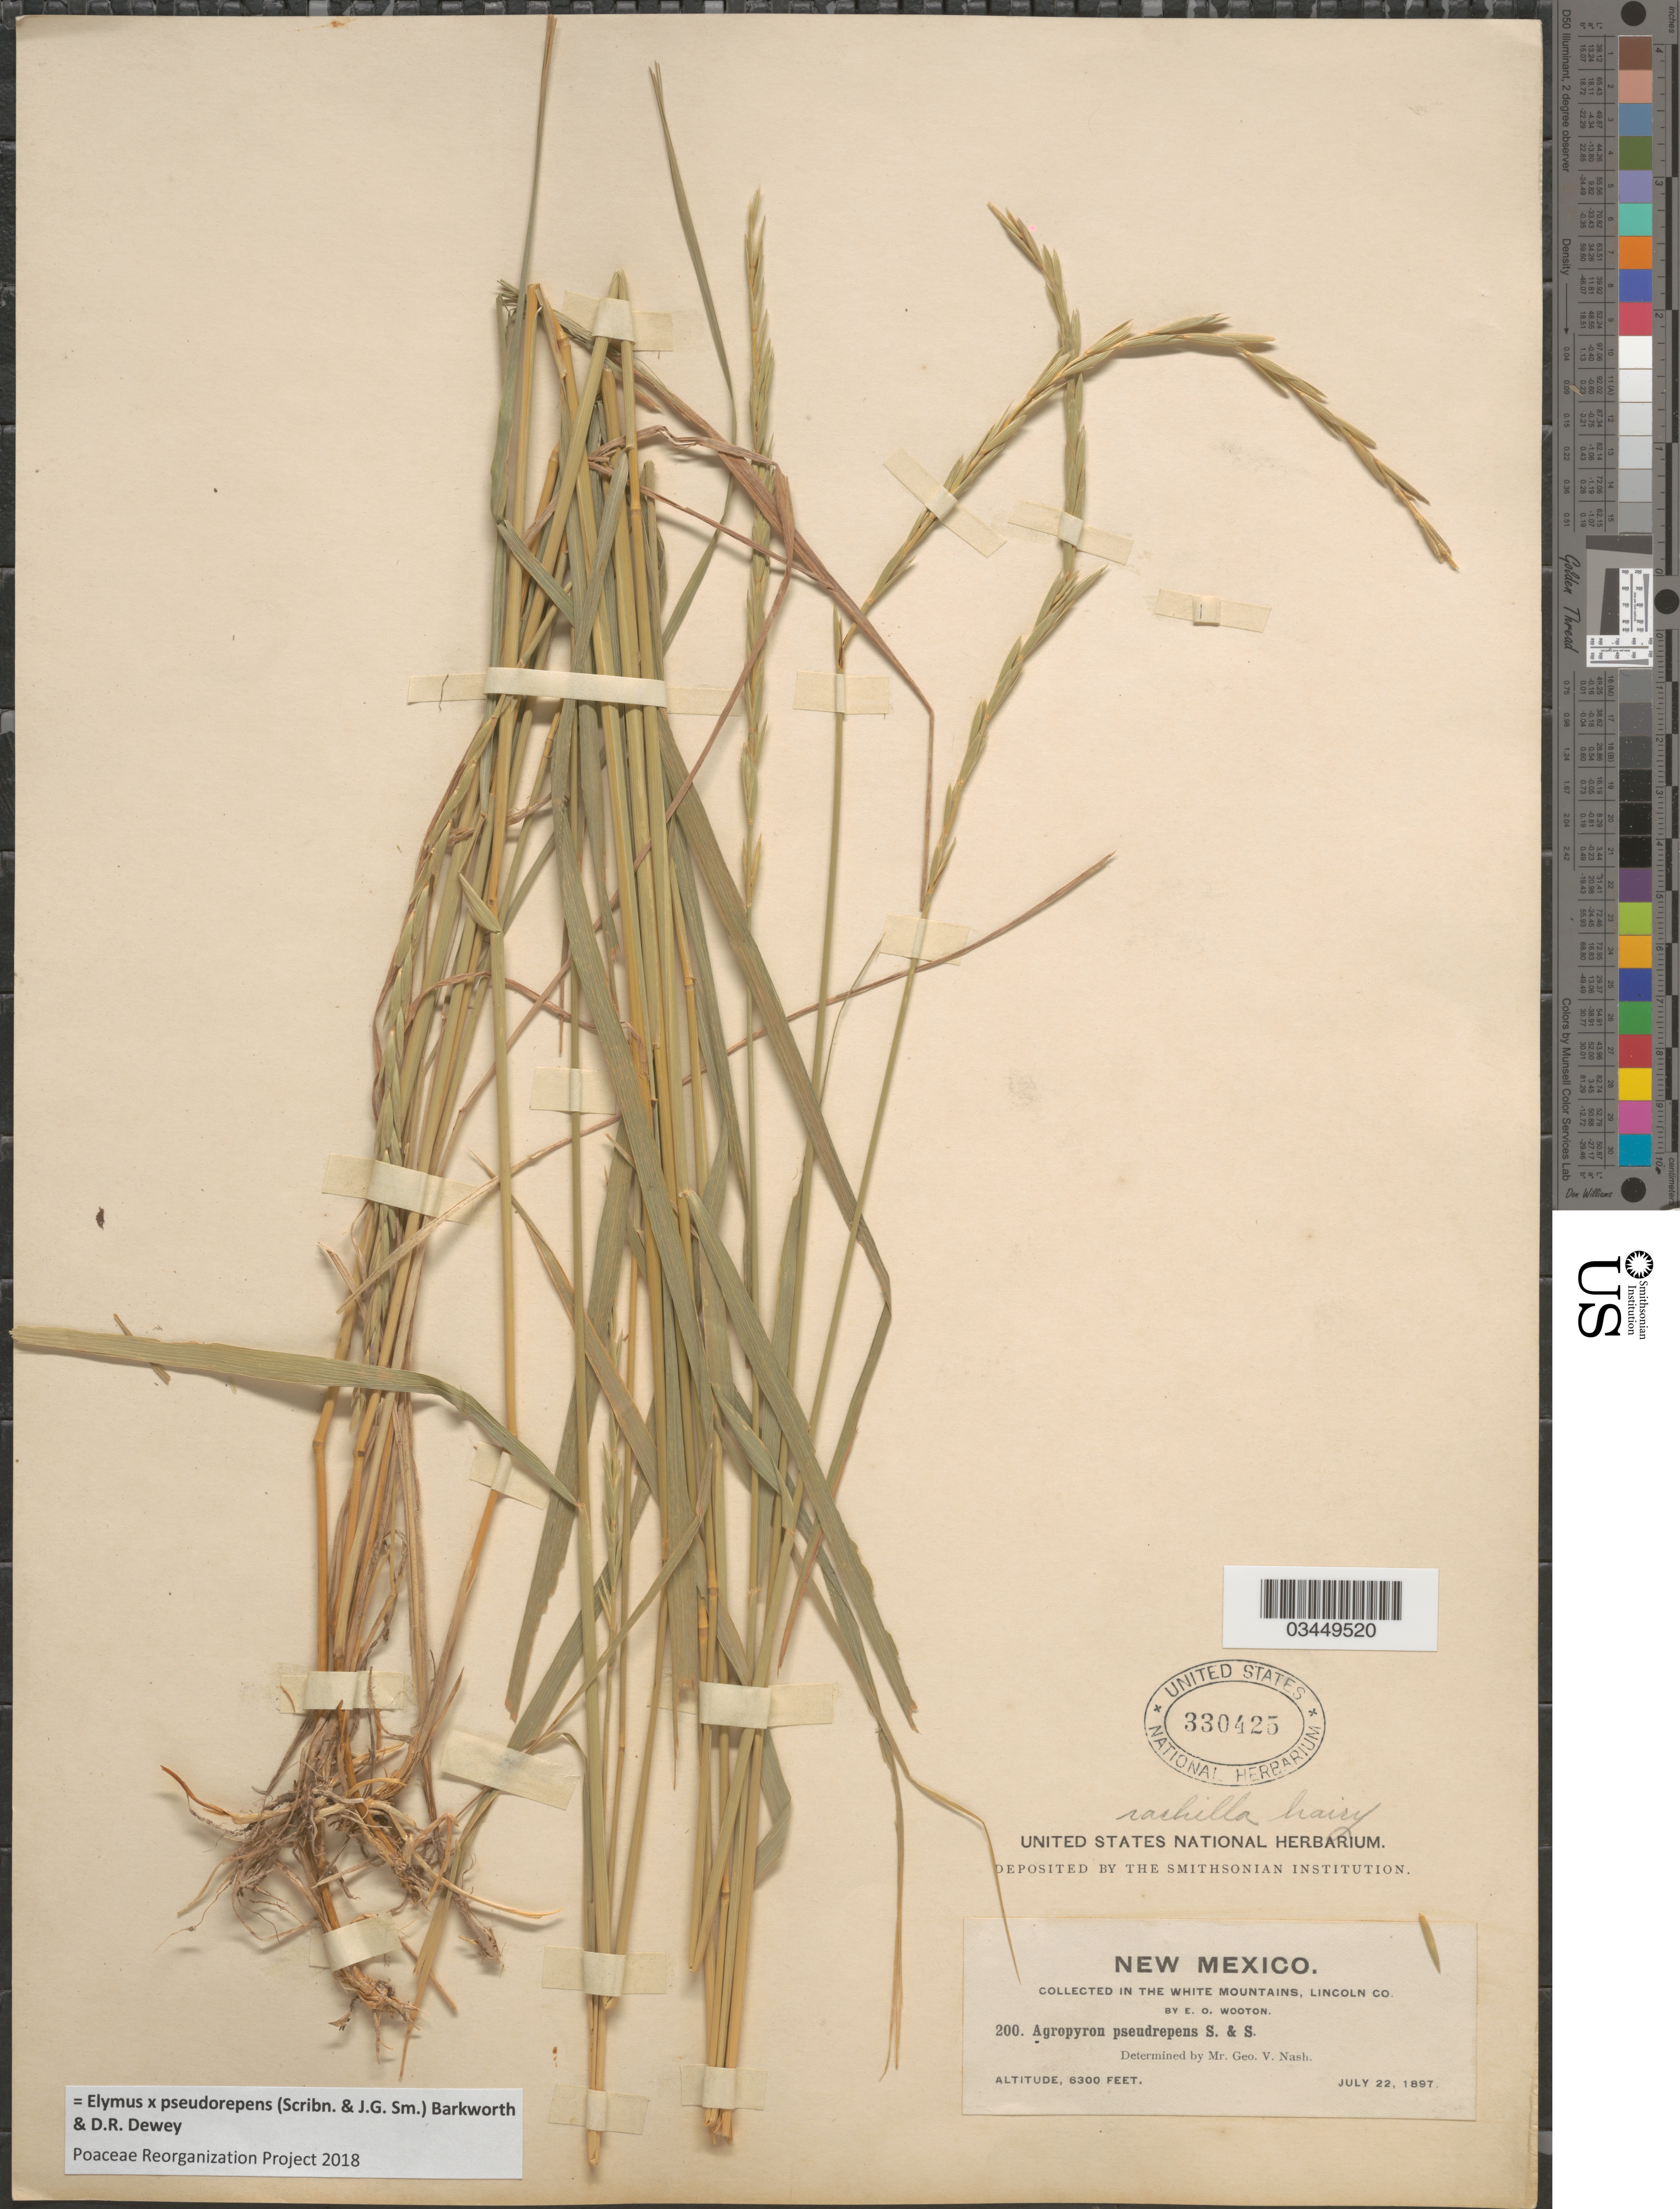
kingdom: Plantae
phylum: Tracheophyta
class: Liliopsida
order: Poales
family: Poaceae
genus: Elymus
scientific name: Elymus x pseudorepens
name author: (Scribn. & J.G. Sm.) Barkworth & Dewey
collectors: E. O. Wooton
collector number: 200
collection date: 1897-07-22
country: United States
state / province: New Mexico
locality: In the White Mountains, Lincoln Co.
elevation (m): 1920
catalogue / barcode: US 330425